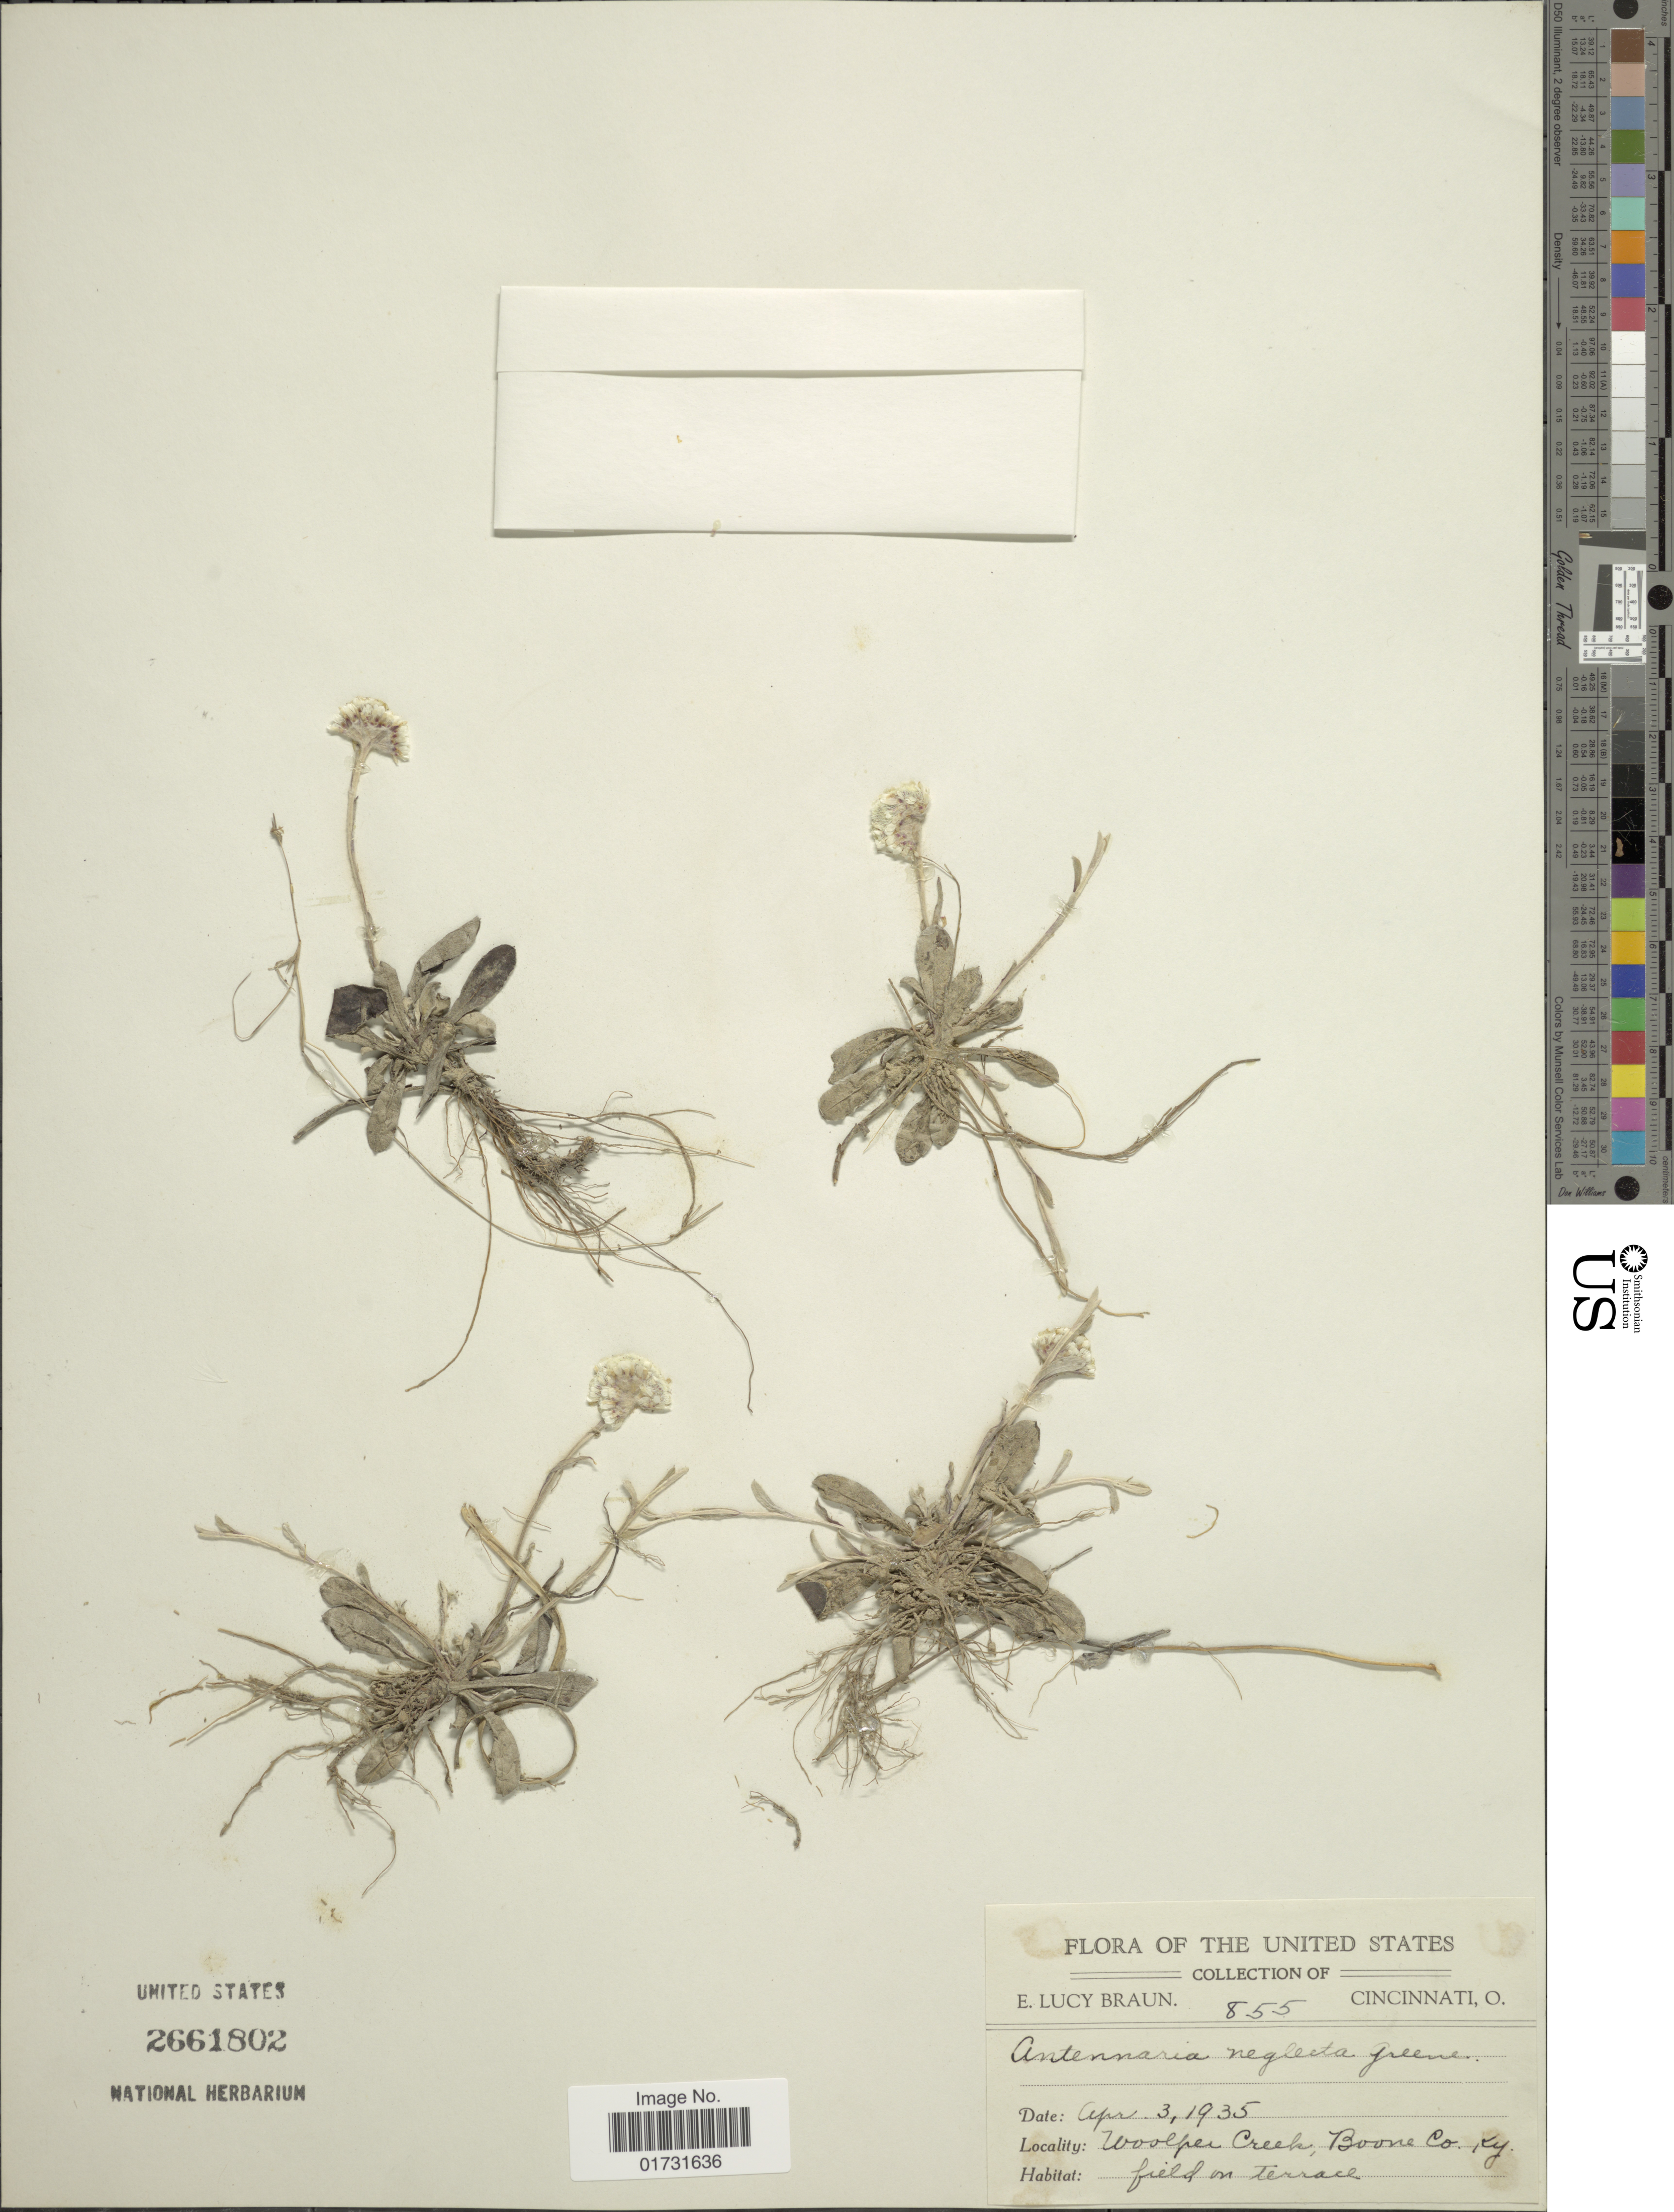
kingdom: Plantae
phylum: Tracheophyta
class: Magnoliopsida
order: Asterales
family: Asteraceae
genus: Antennaria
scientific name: Antennaria neglecta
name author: Greene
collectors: E. L. Braun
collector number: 855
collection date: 1935-04-03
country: United States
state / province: Kentucky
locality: Woolper Creek, Boone Co.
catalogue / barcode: US 2661802